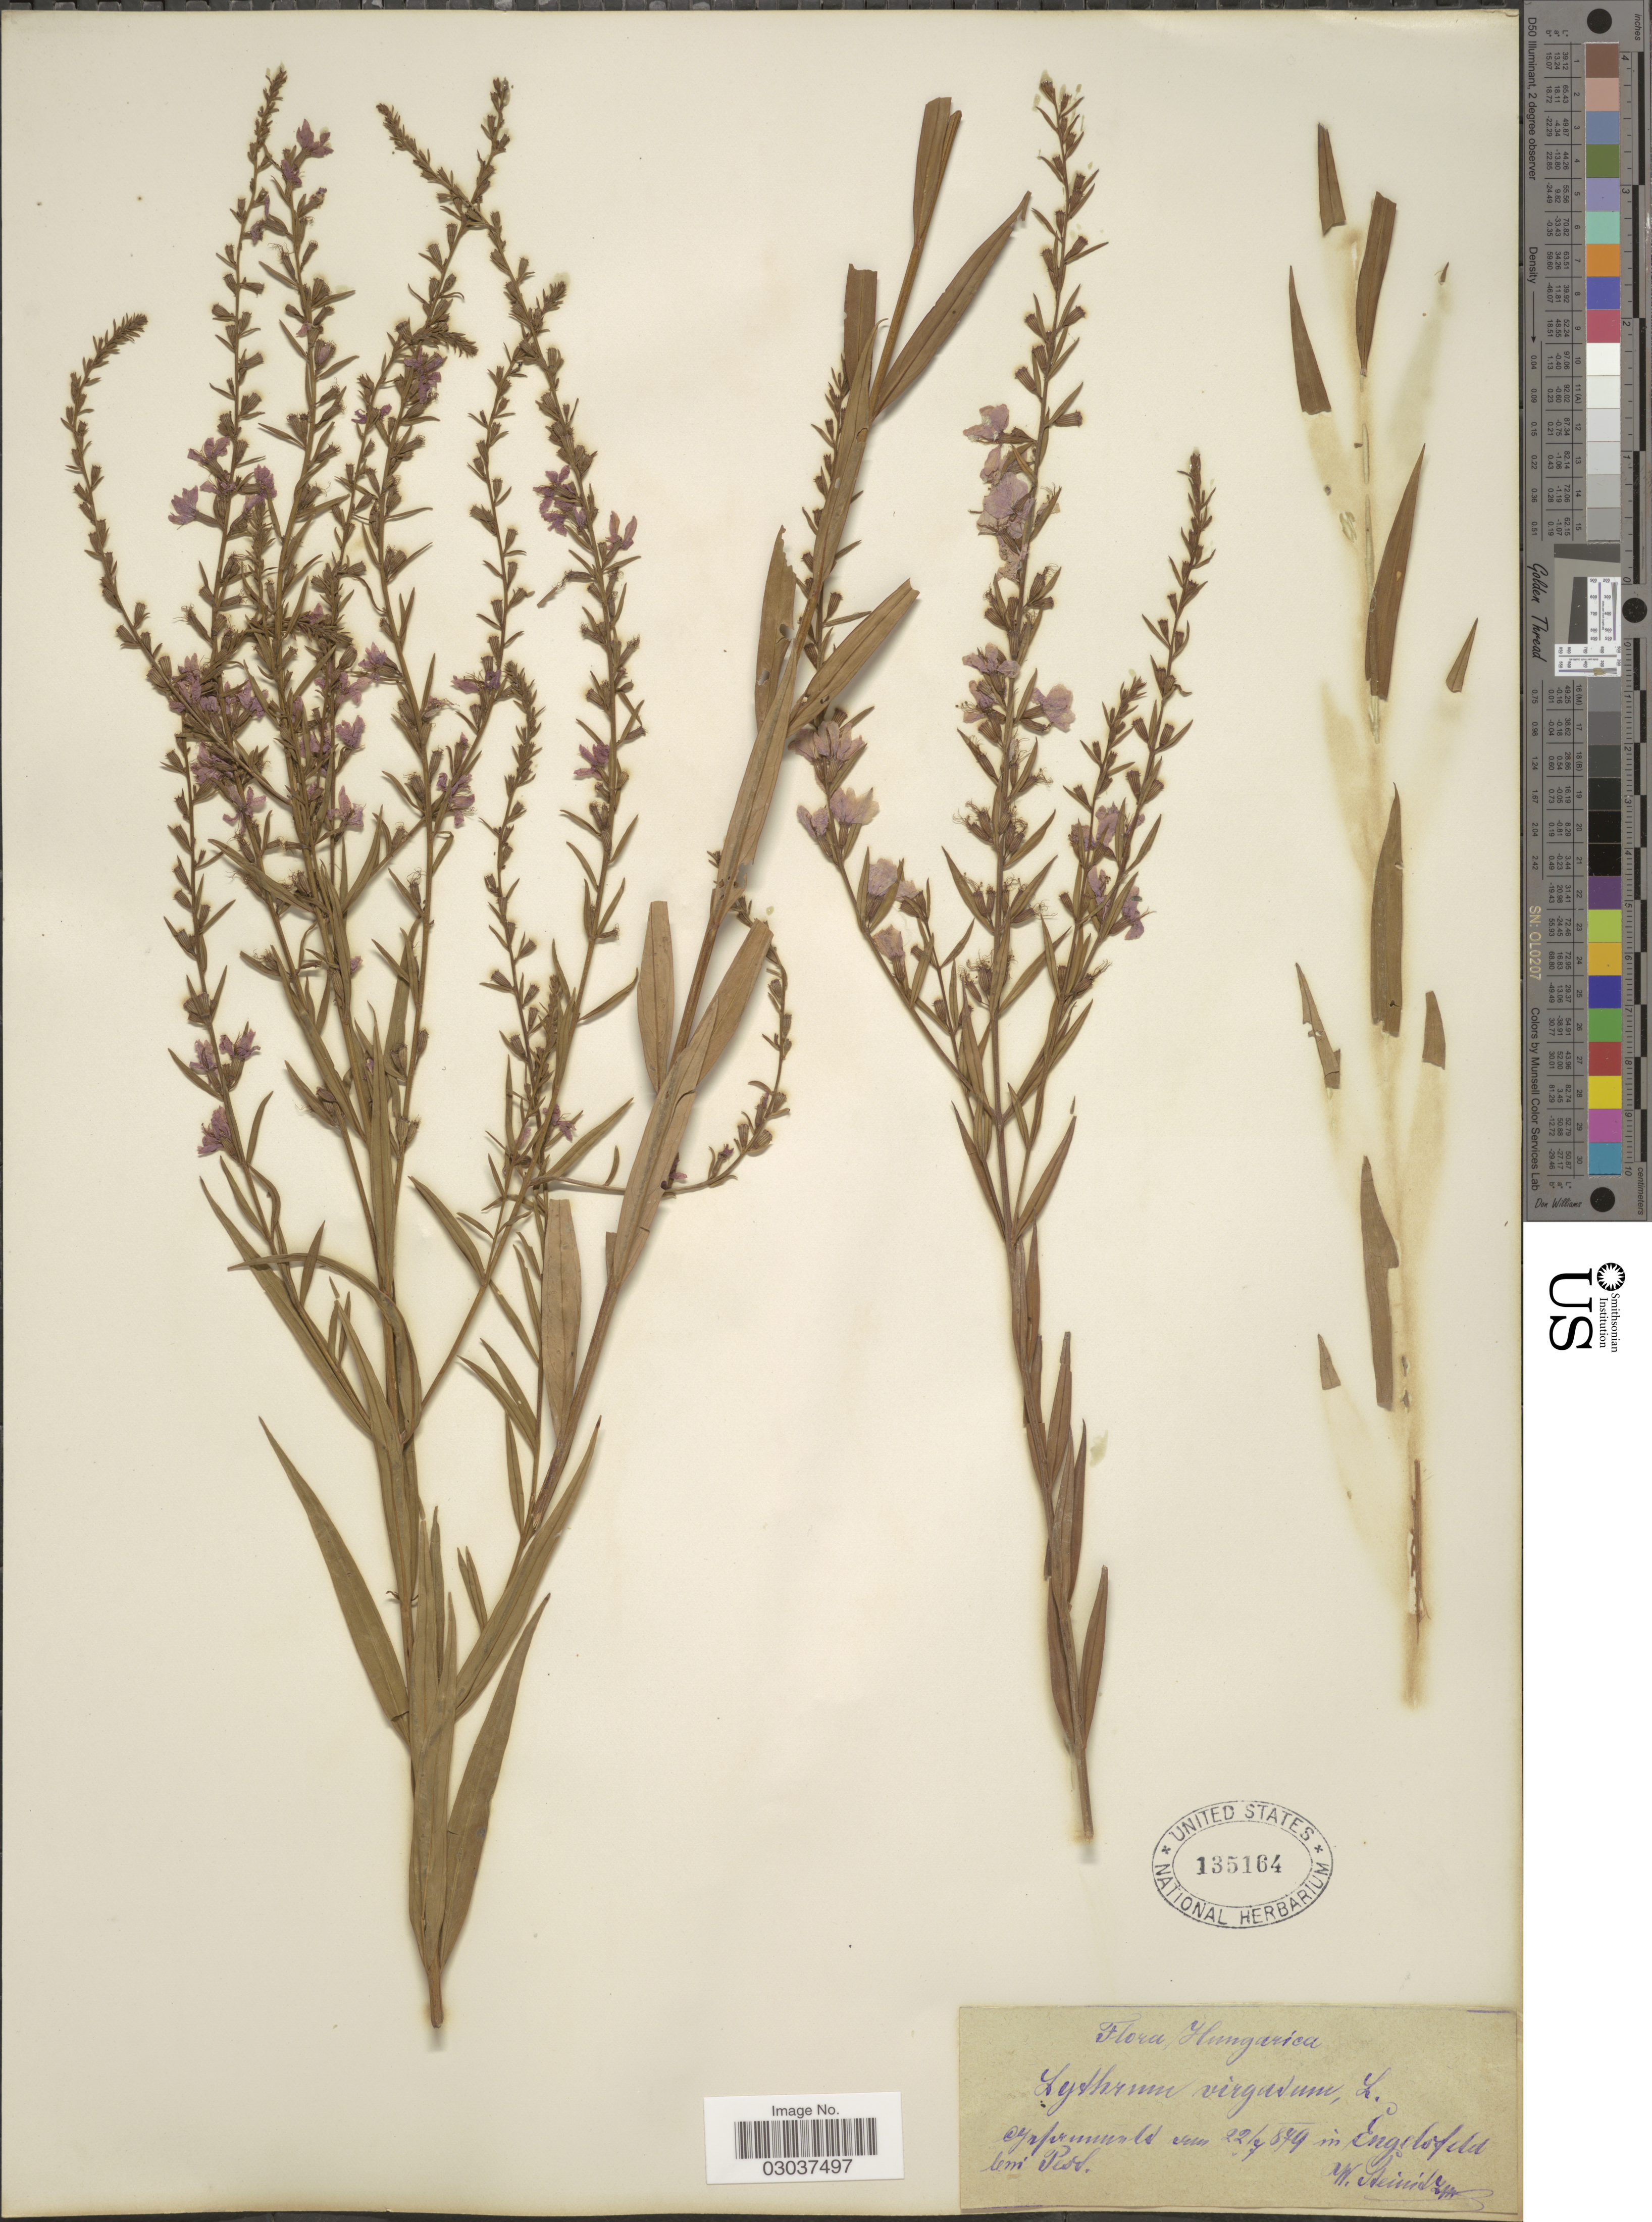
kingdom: Plantae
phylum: Tracheophyta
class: Magnoliopsida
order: Myrtales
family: Lythraceae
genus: Lythrum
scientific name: Lythrum virgatum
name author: L.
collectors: W. Steinitz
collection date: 1879-07-22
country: Hungary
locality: Hungarica. In Engslofeld Um Pest.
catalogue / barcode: US 135164